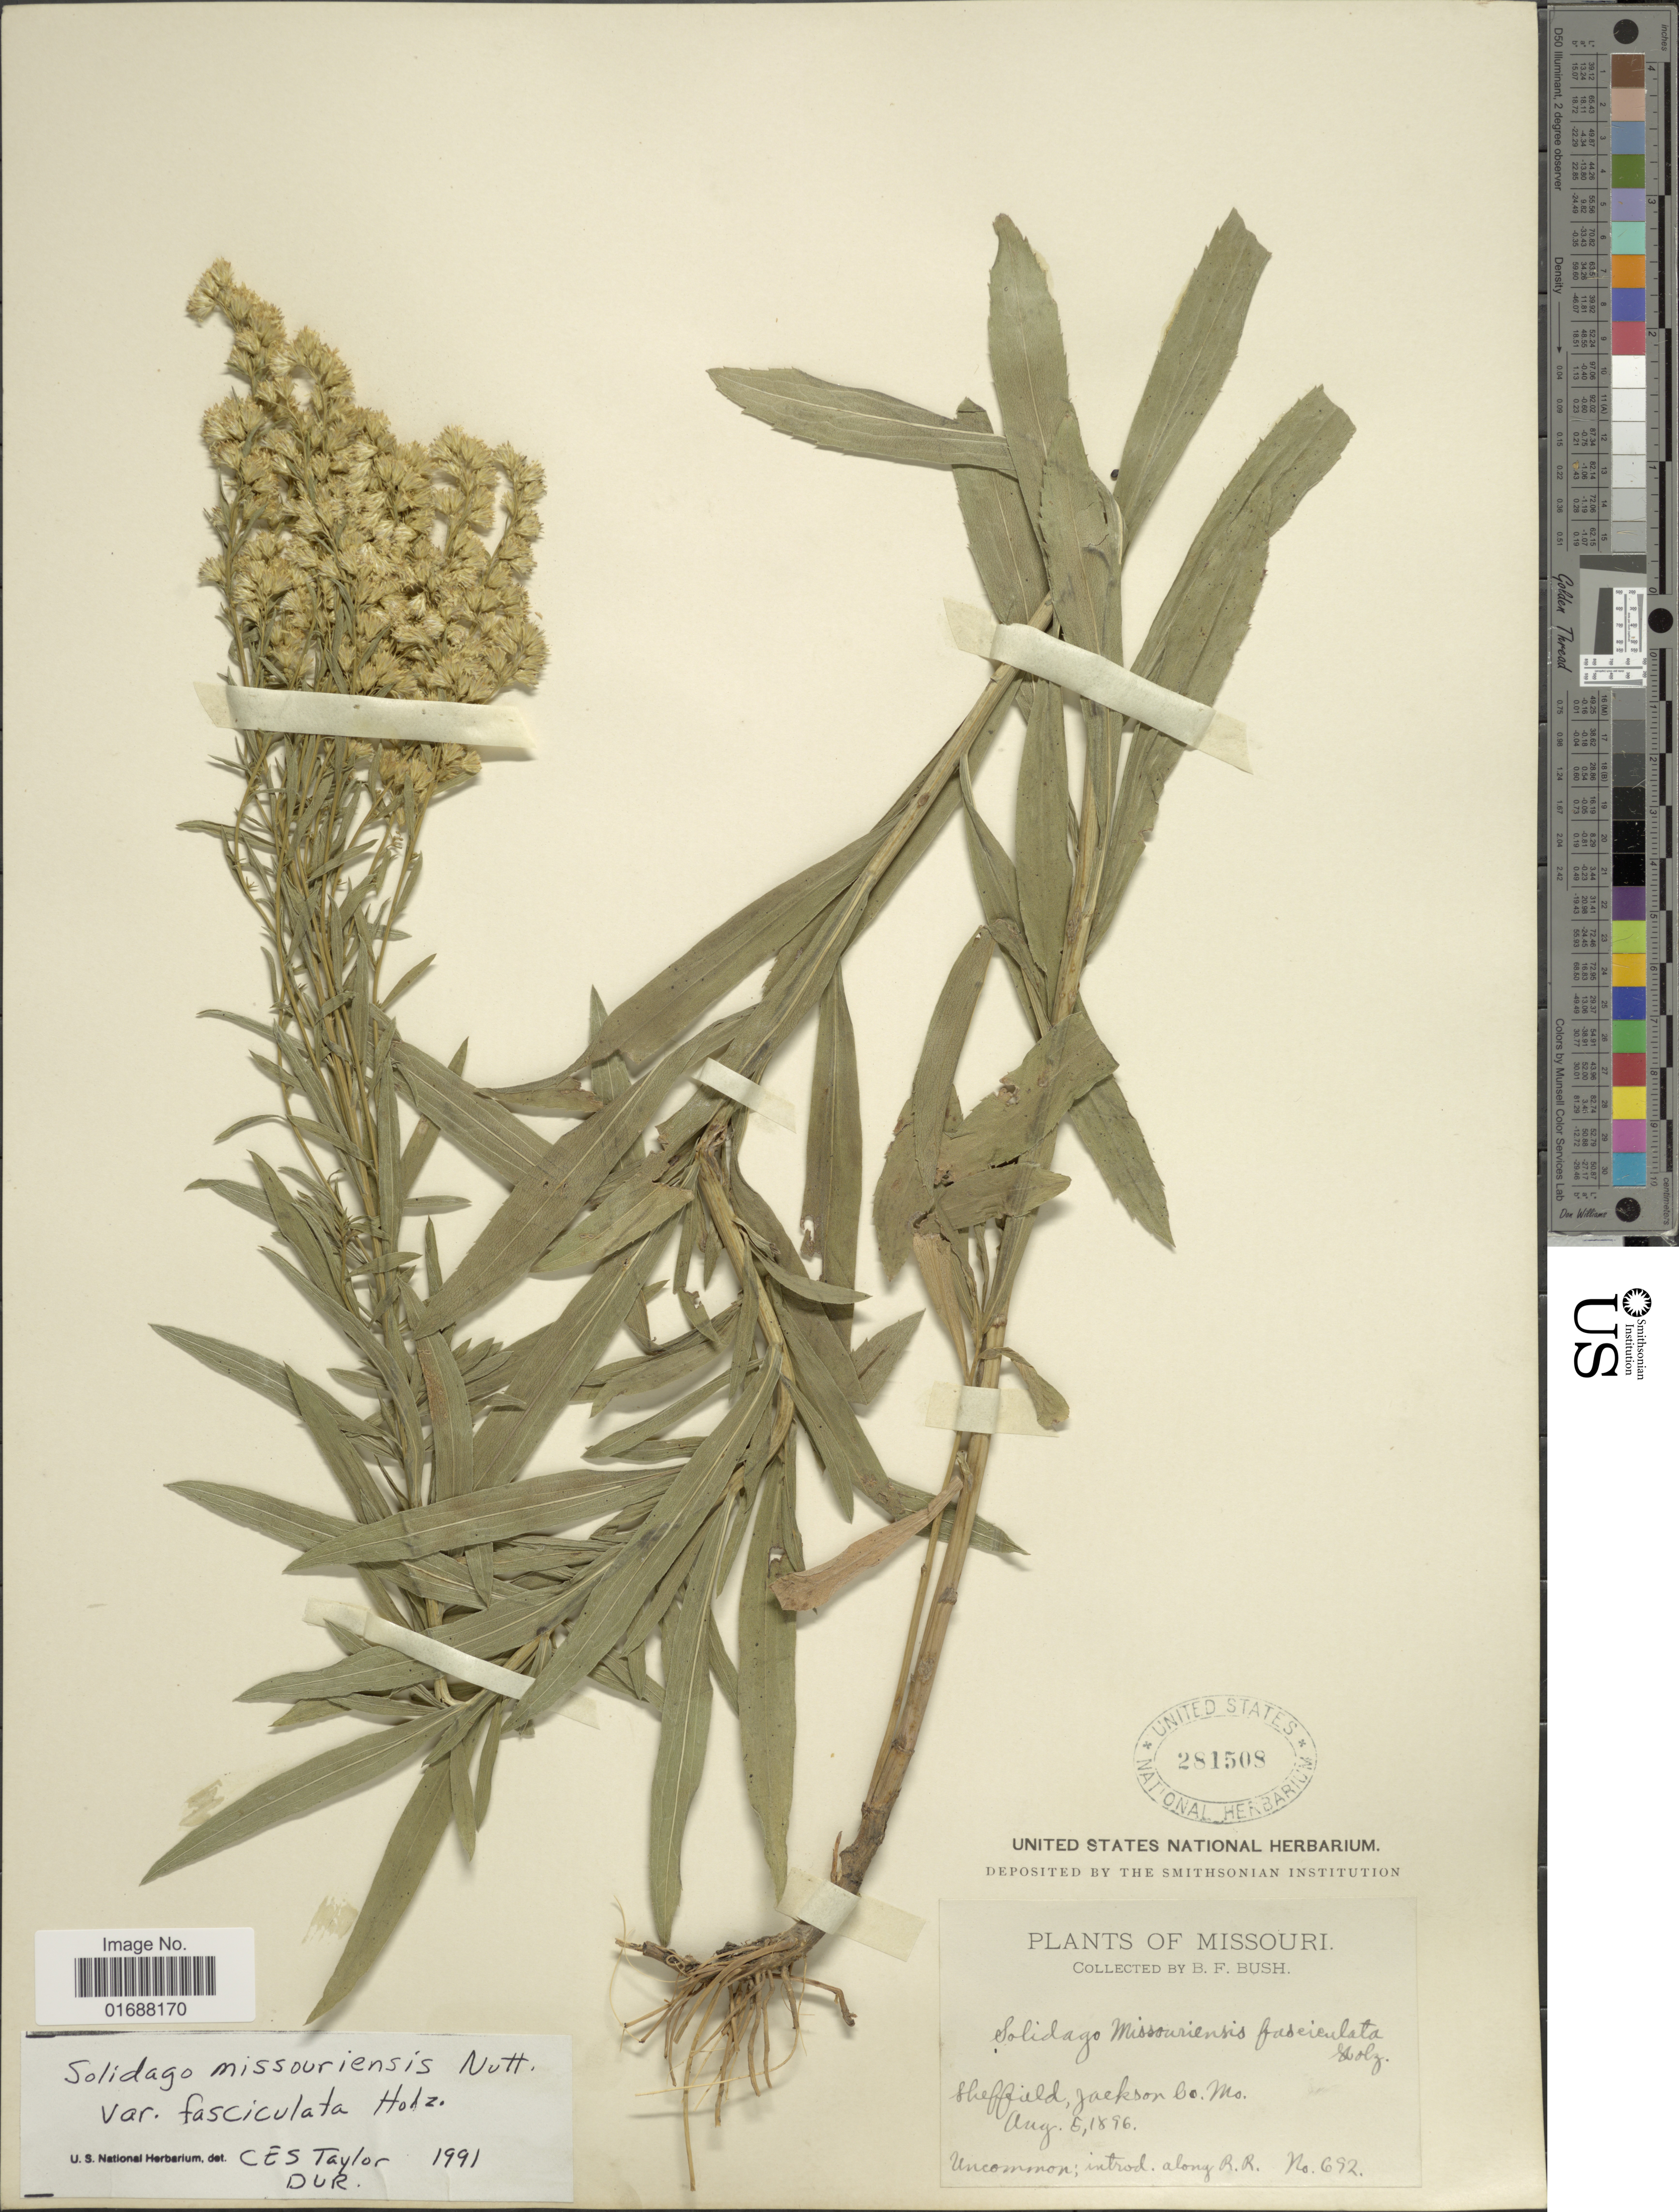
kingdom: Plantae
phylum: Tracheophyta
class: Magnoliopsida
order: Asterales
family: Asteraceae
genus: Solidago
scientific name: Solidago missouriensis var. fasciculata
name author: Holz.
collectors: B. F. Bush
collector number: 692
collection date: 1896-08-05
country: United States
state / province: Missouri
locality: Sheffield, Jackson Co.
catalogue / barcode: US 281508